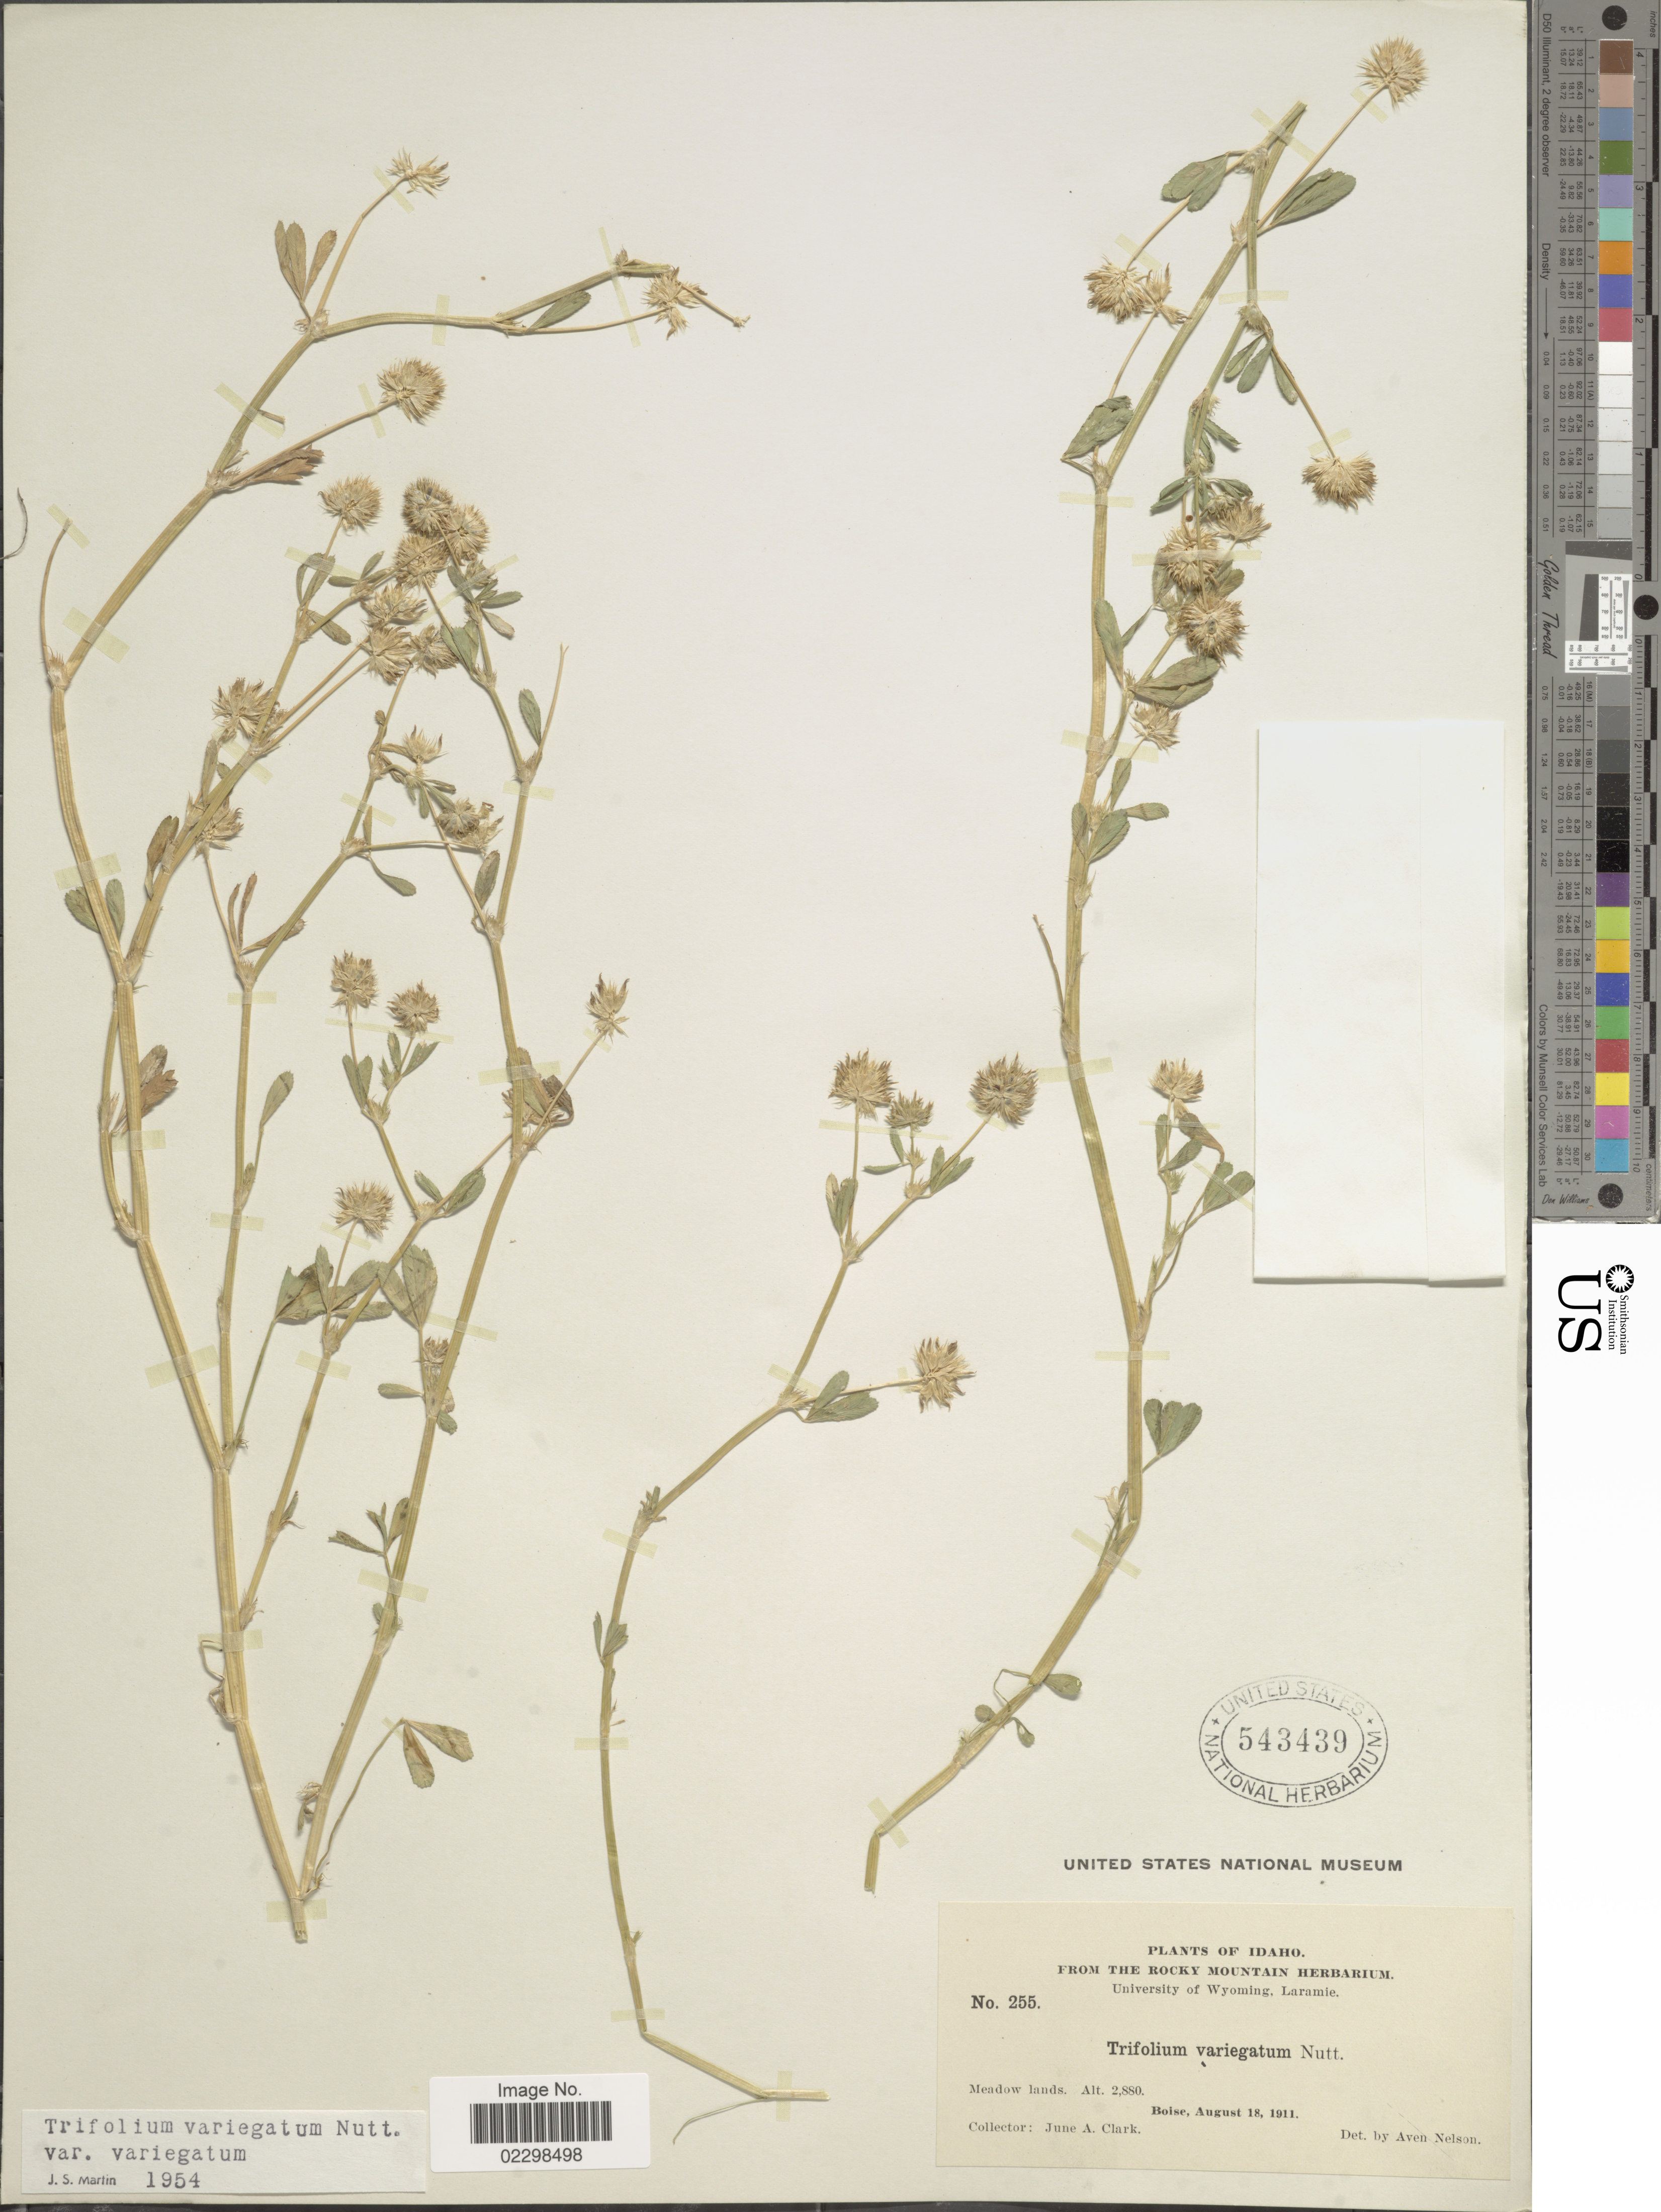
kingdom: Plantae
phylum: Tracheophyta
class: Magnoliopsida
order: Fabales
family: Fabaceae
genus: Trifolium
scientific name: Trifolium variegatum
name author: Nutt.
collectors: J. A. Clark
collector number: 255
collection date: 1911-08-18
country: United States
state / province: Idaho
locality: Boise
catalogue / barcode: US 543439